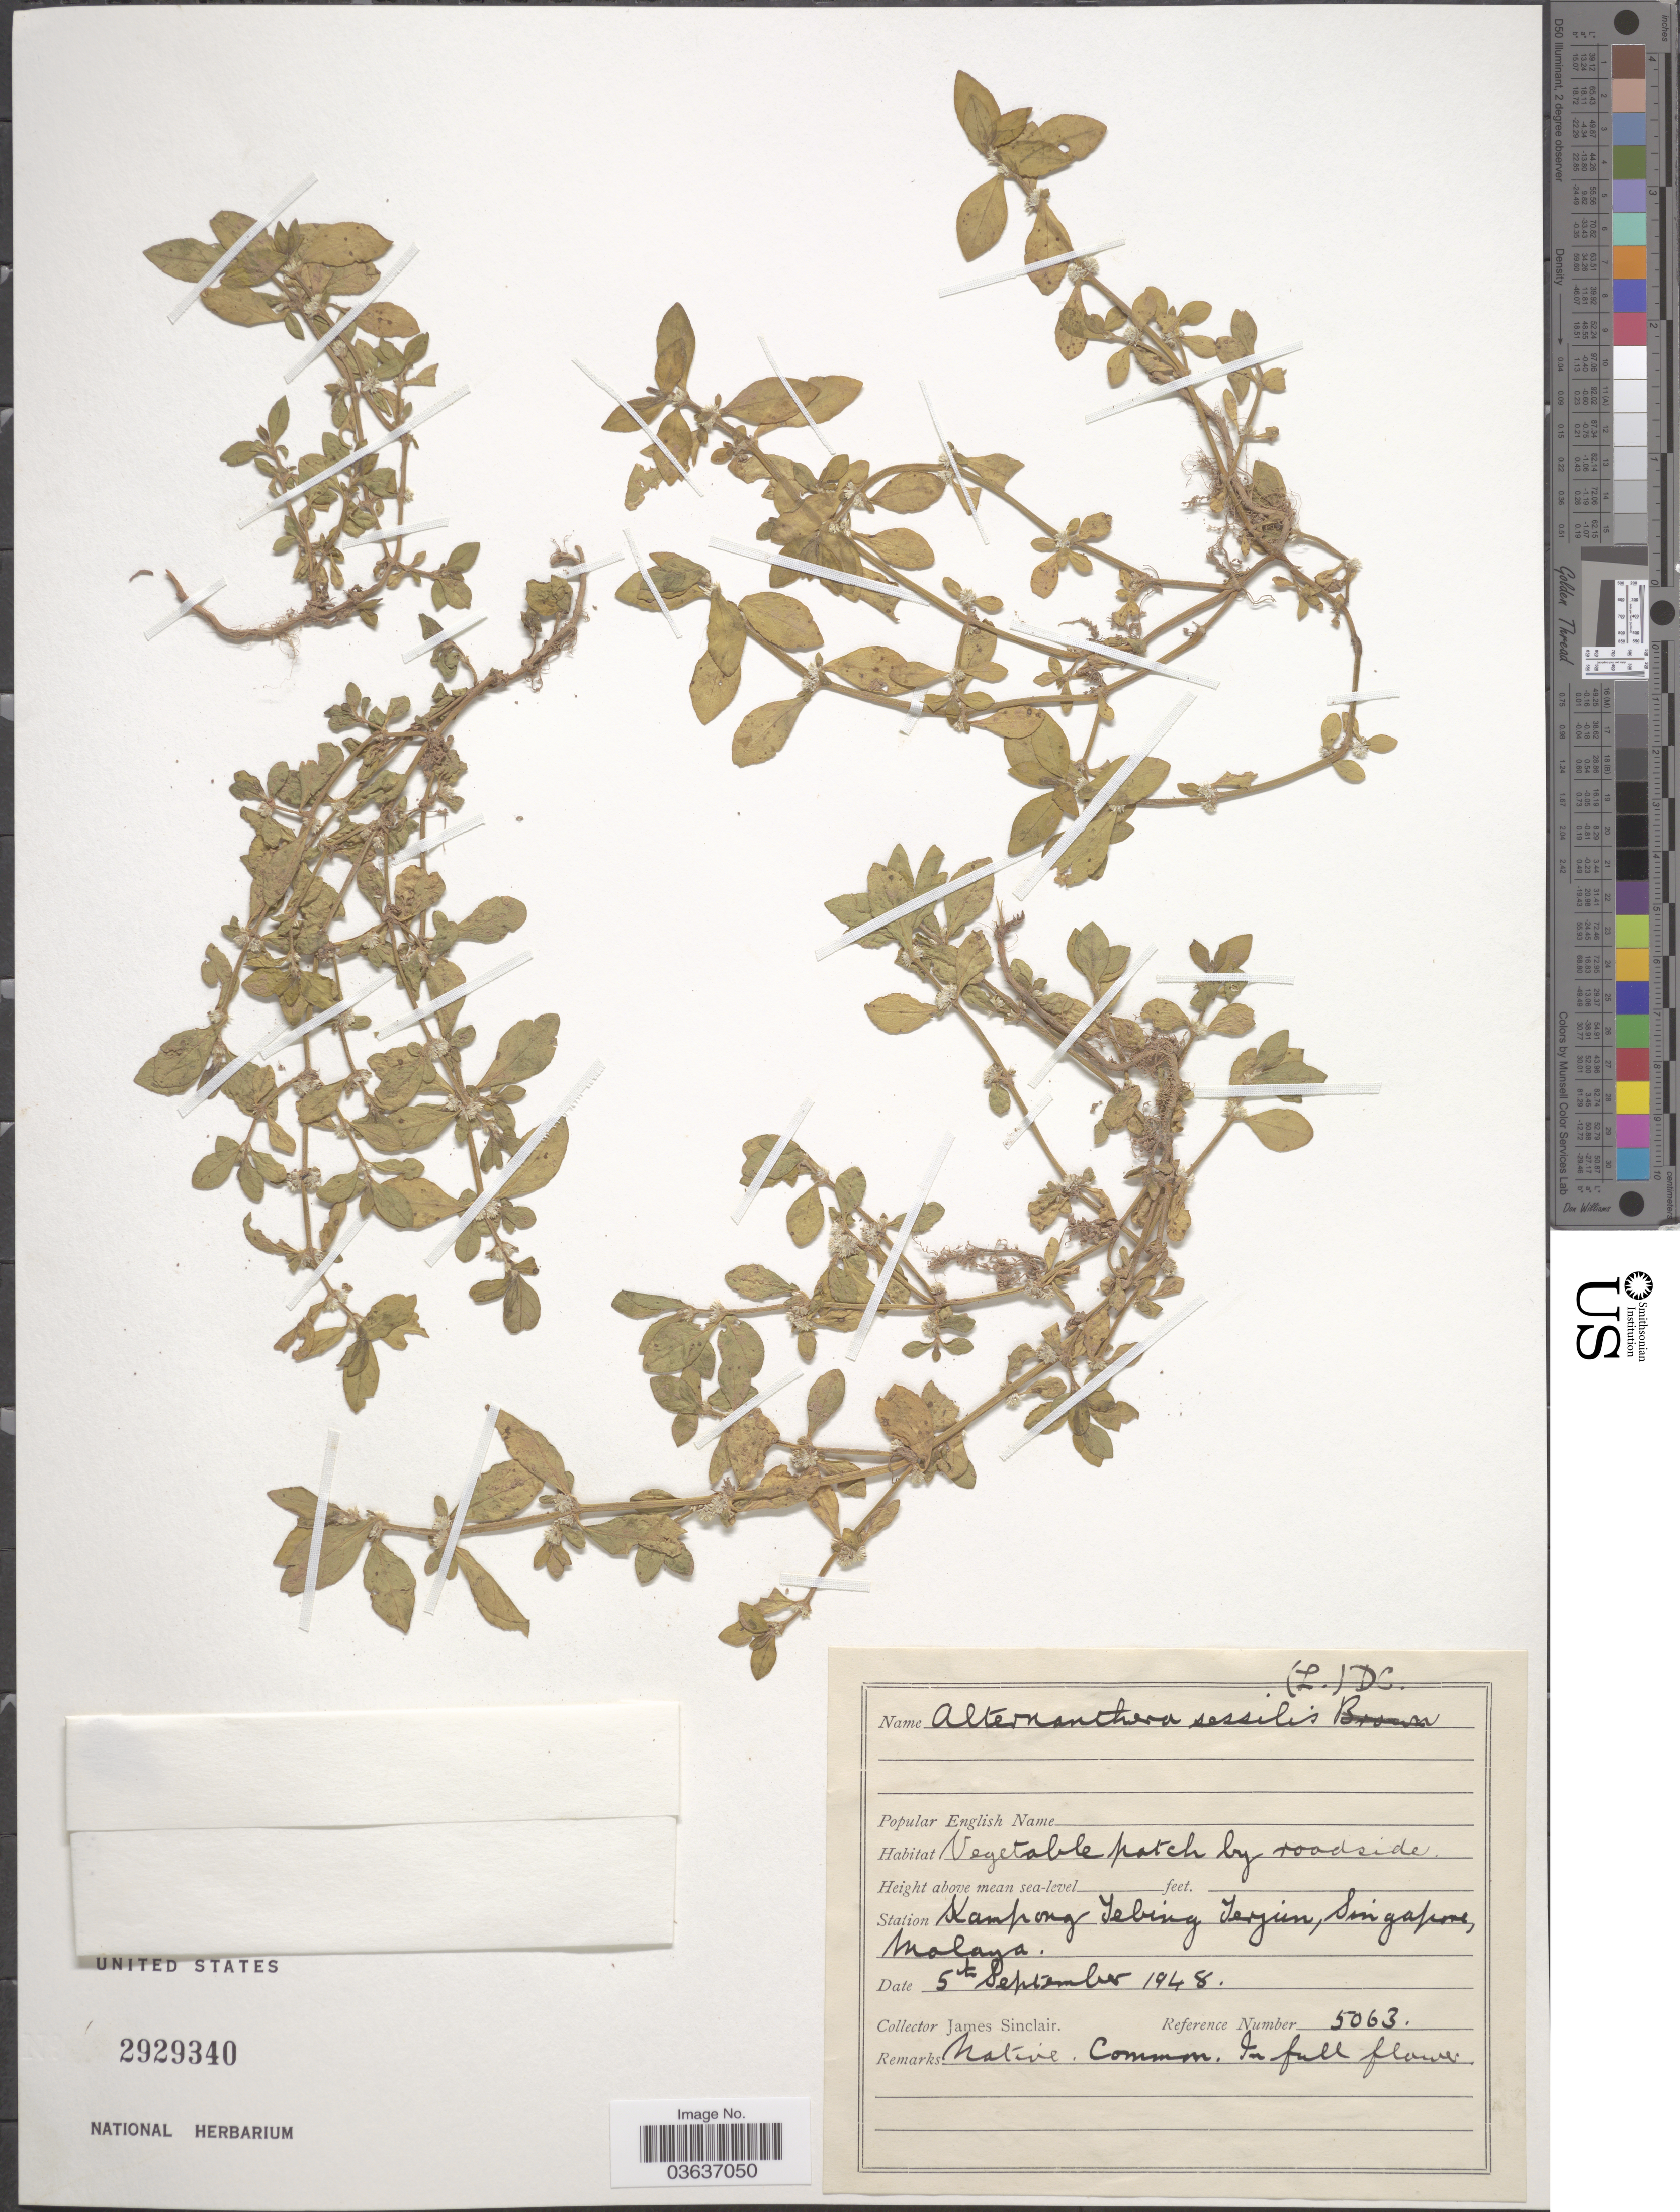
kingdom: Plantae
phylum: Tracheophyta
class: Magnoliopsida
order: Caryophyllales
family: Amaranthaceae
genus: Alternanthera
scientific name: Alternanthera sessilis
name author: (L.) DC.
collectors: J. Sinclair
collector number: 5063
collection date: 1948-09-05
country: Singapore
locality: Station Kampong Tebing Terjun, Malaya.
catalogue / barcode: US 2929340